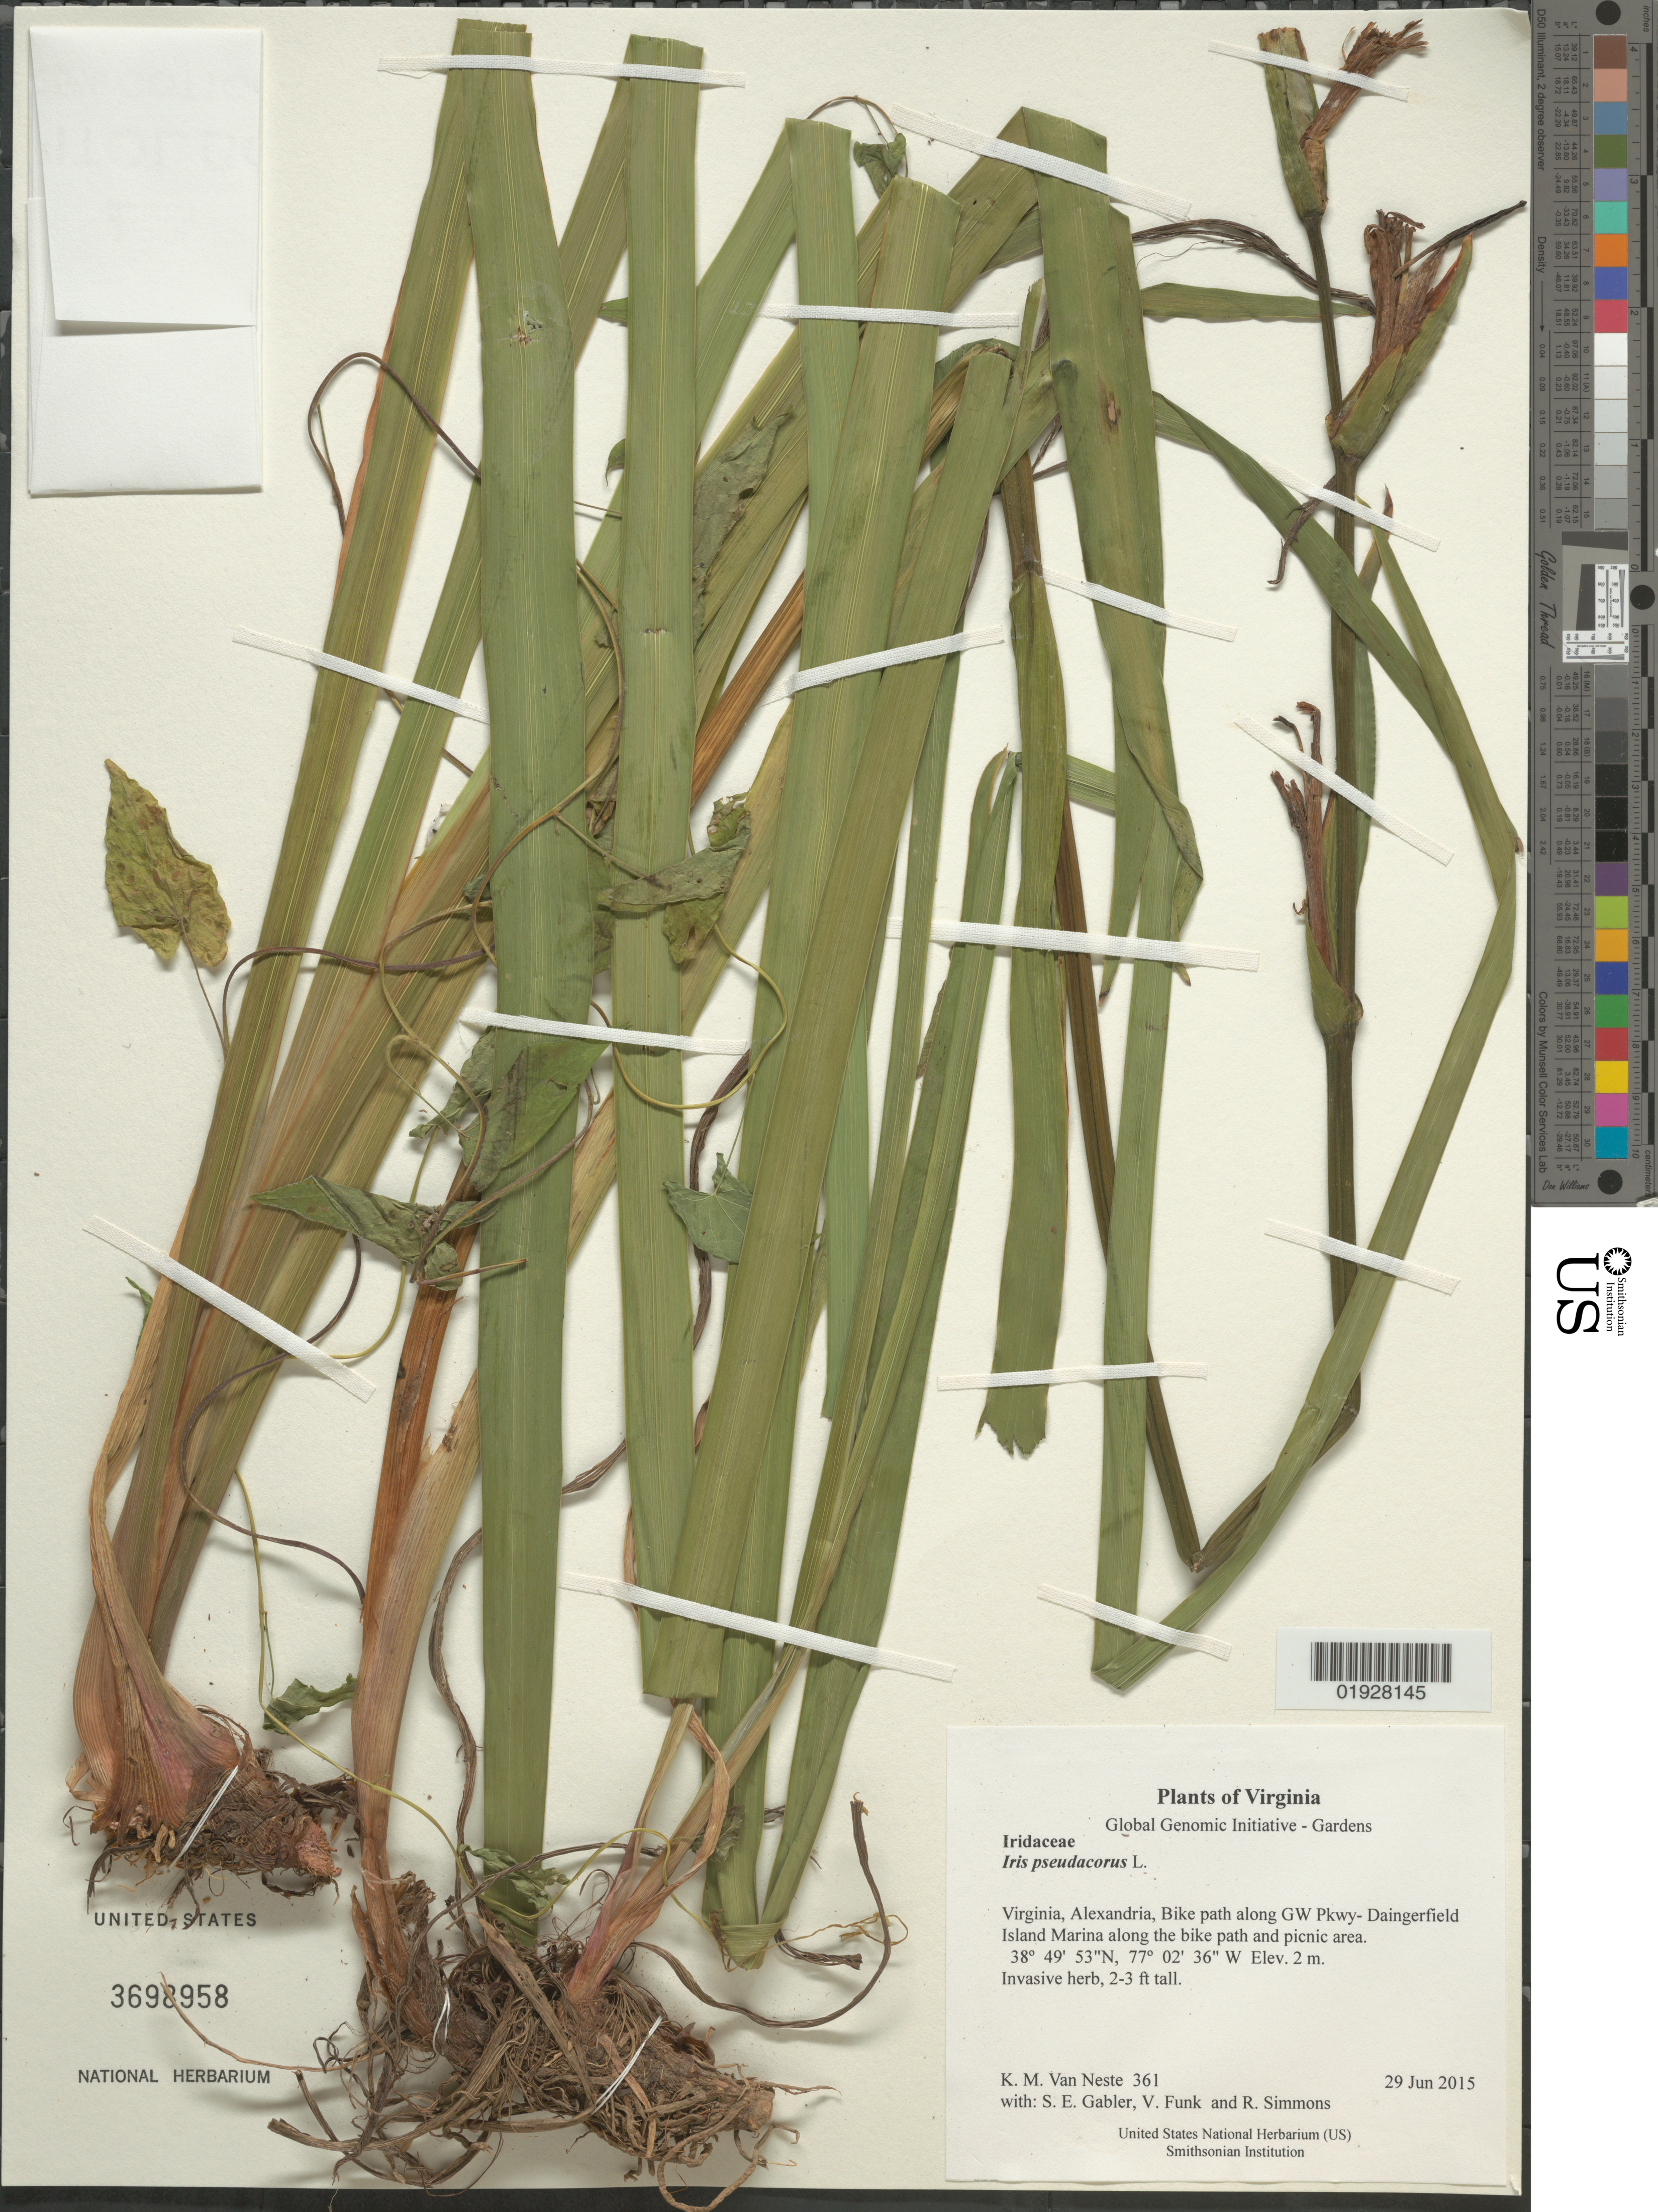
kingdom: Plantae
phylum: Tracheophyta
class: Liliopsida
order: Asparagales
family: Iridaceae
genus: Iris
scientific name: Iris pseudacorus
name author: L.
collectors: K. M. Van Neste, S. E. Gabler, V. Funk & R. Simmons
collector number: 361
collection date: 2015-06-29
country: United States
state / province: Virginia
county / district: City of Alexandria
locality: Bike path along GW Pkwy- Dangerfield Island Marina along the bike path and picnic area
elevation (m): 2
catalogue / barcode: US 3698958